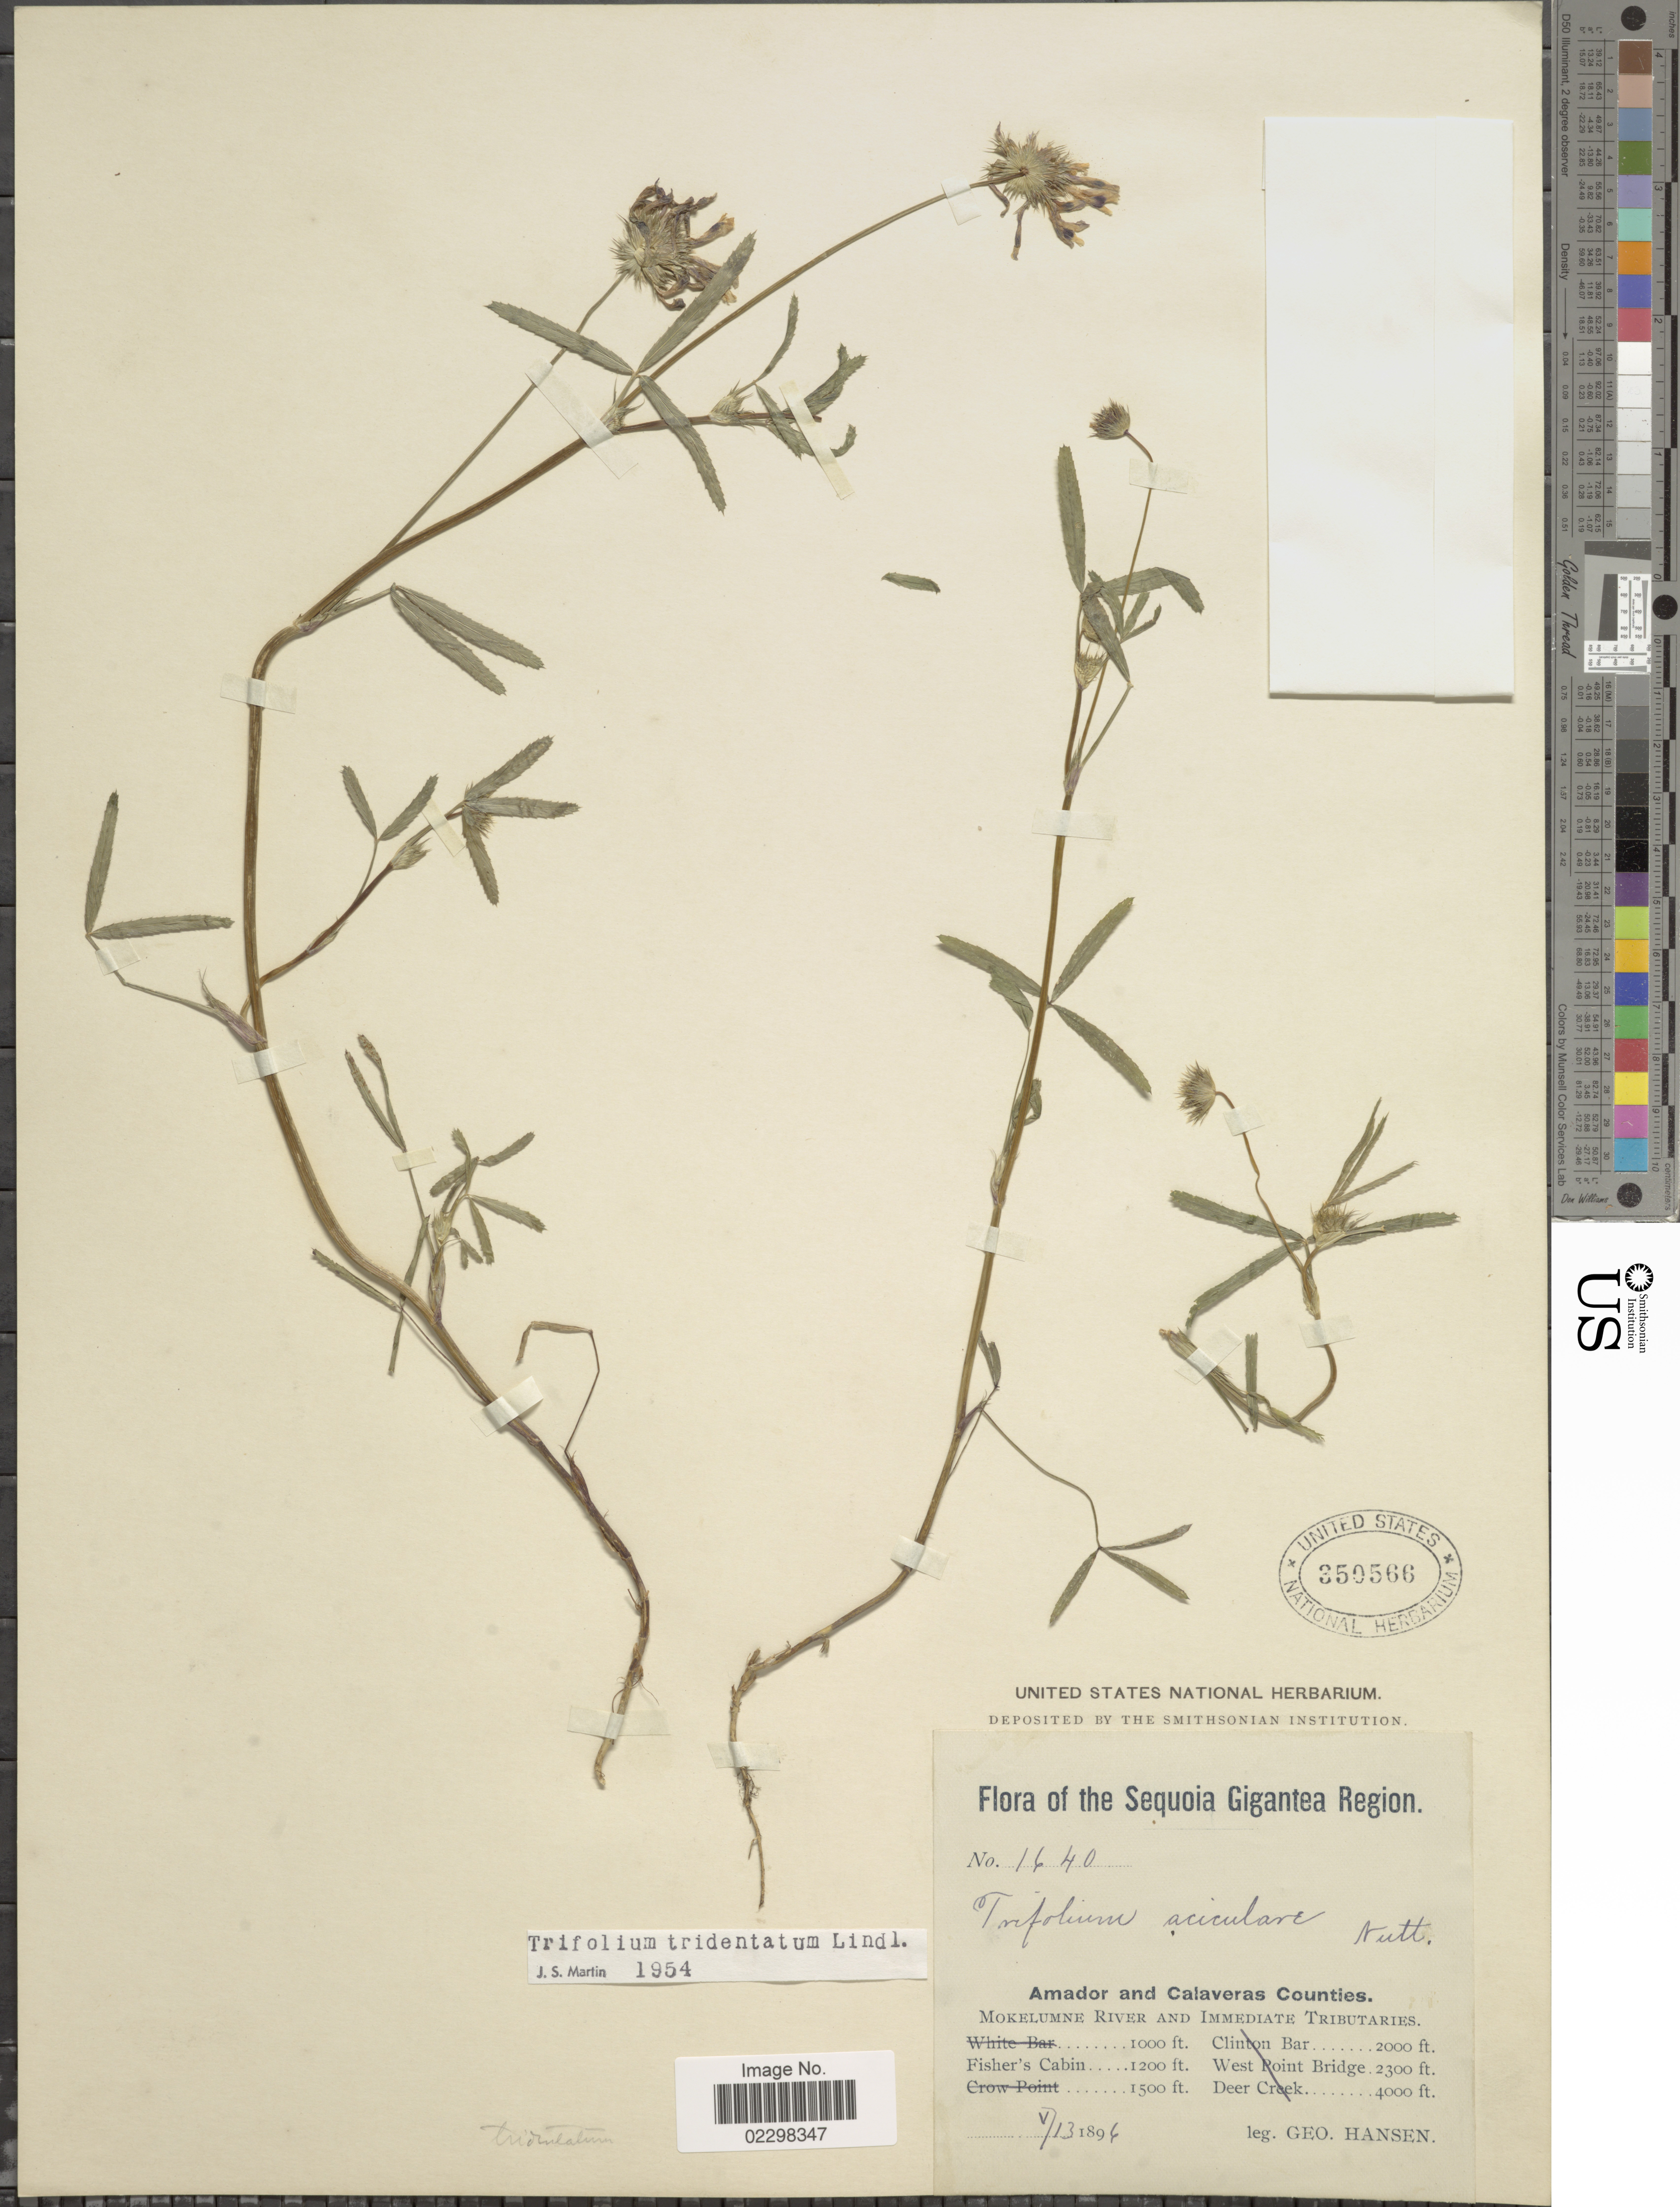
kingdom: Plantae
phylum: Tracheophyta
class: Magnoliopsida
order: Fabales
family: Fabaceae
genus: Trifolium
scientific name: Trifolium tridentatum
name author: Lindl.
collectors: G. Hansen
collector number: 1640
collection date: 1896-05-13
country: United States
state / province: California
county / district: Calaveras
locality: Sequoia Gigantea Region, Amador and Calaveras Counties, Mokelumne River and immediate Tributaries, Fisher's Cabin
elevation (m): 366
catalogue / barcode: US 350566